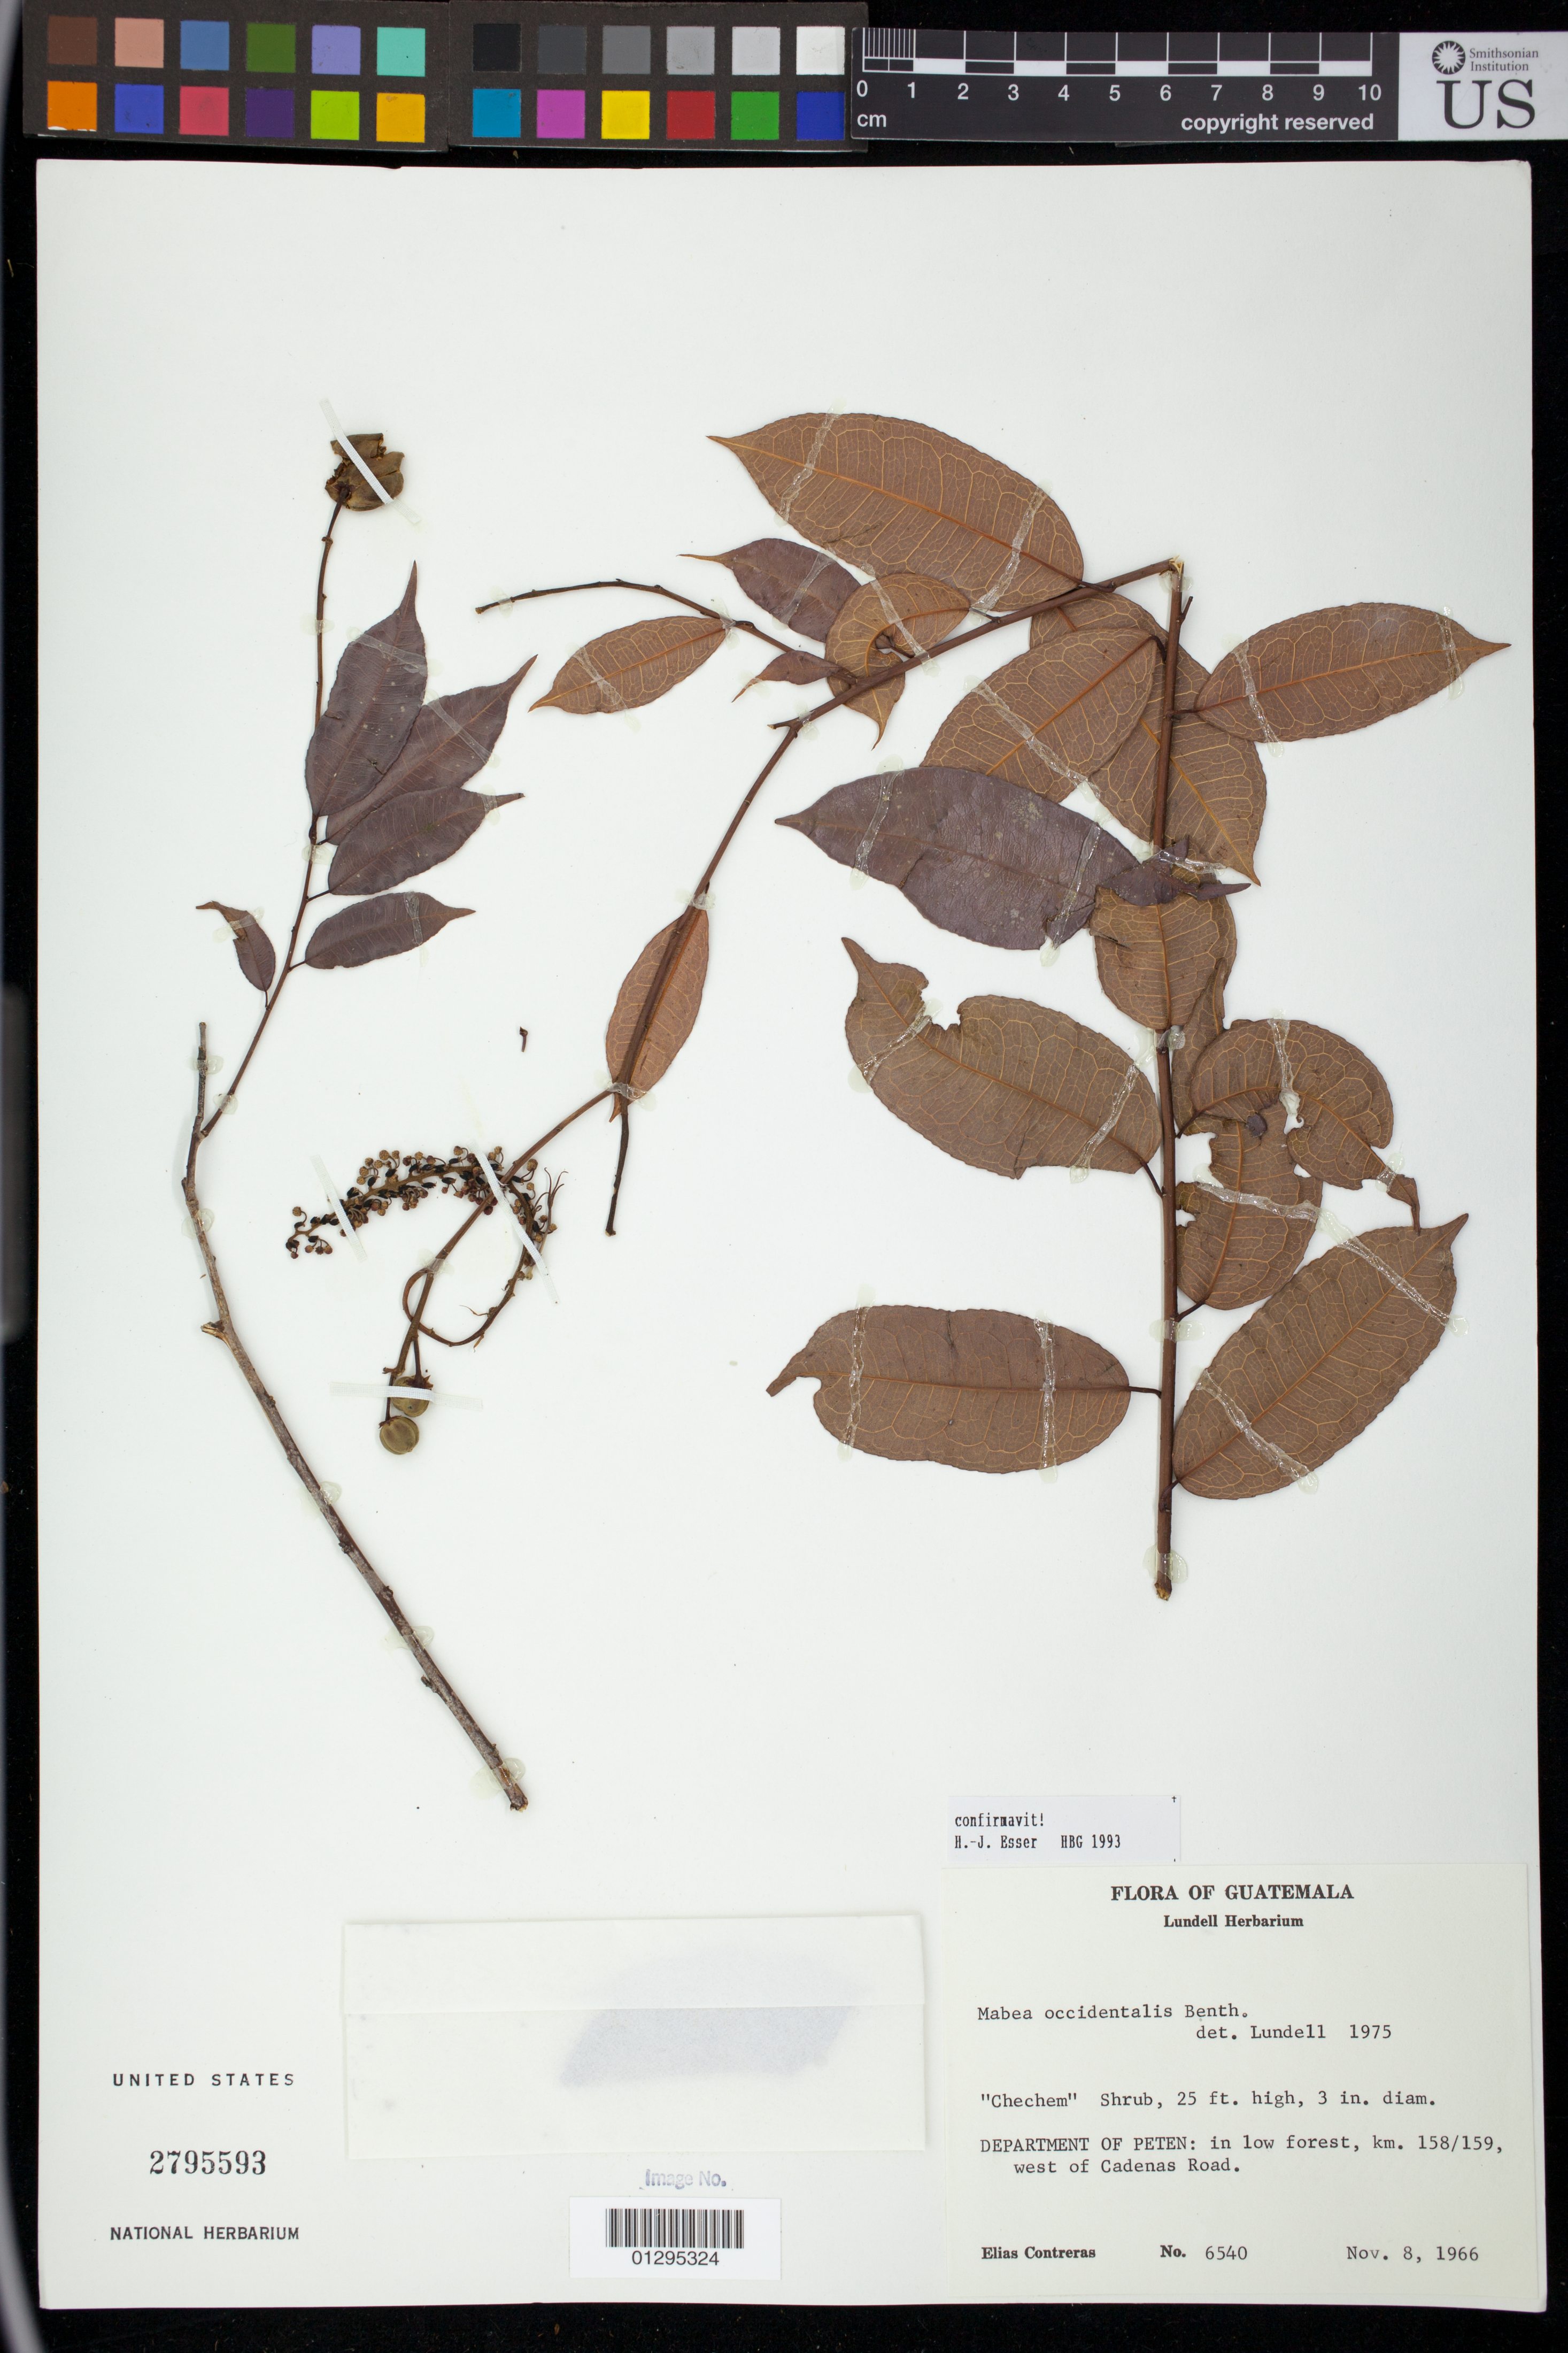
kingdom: Plantae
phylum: Tracheophyta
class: Magnoliopsida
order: Malpighiales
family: Euphorbiaceae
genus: Mabea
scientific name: Mabea occidentalis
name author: Benth.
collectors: E. Contreras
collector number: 6540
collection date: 1966-11-08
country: Guatemala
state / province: El Petén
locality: km. 158/159 west of Cadenas Road.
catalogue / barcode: US 2795593